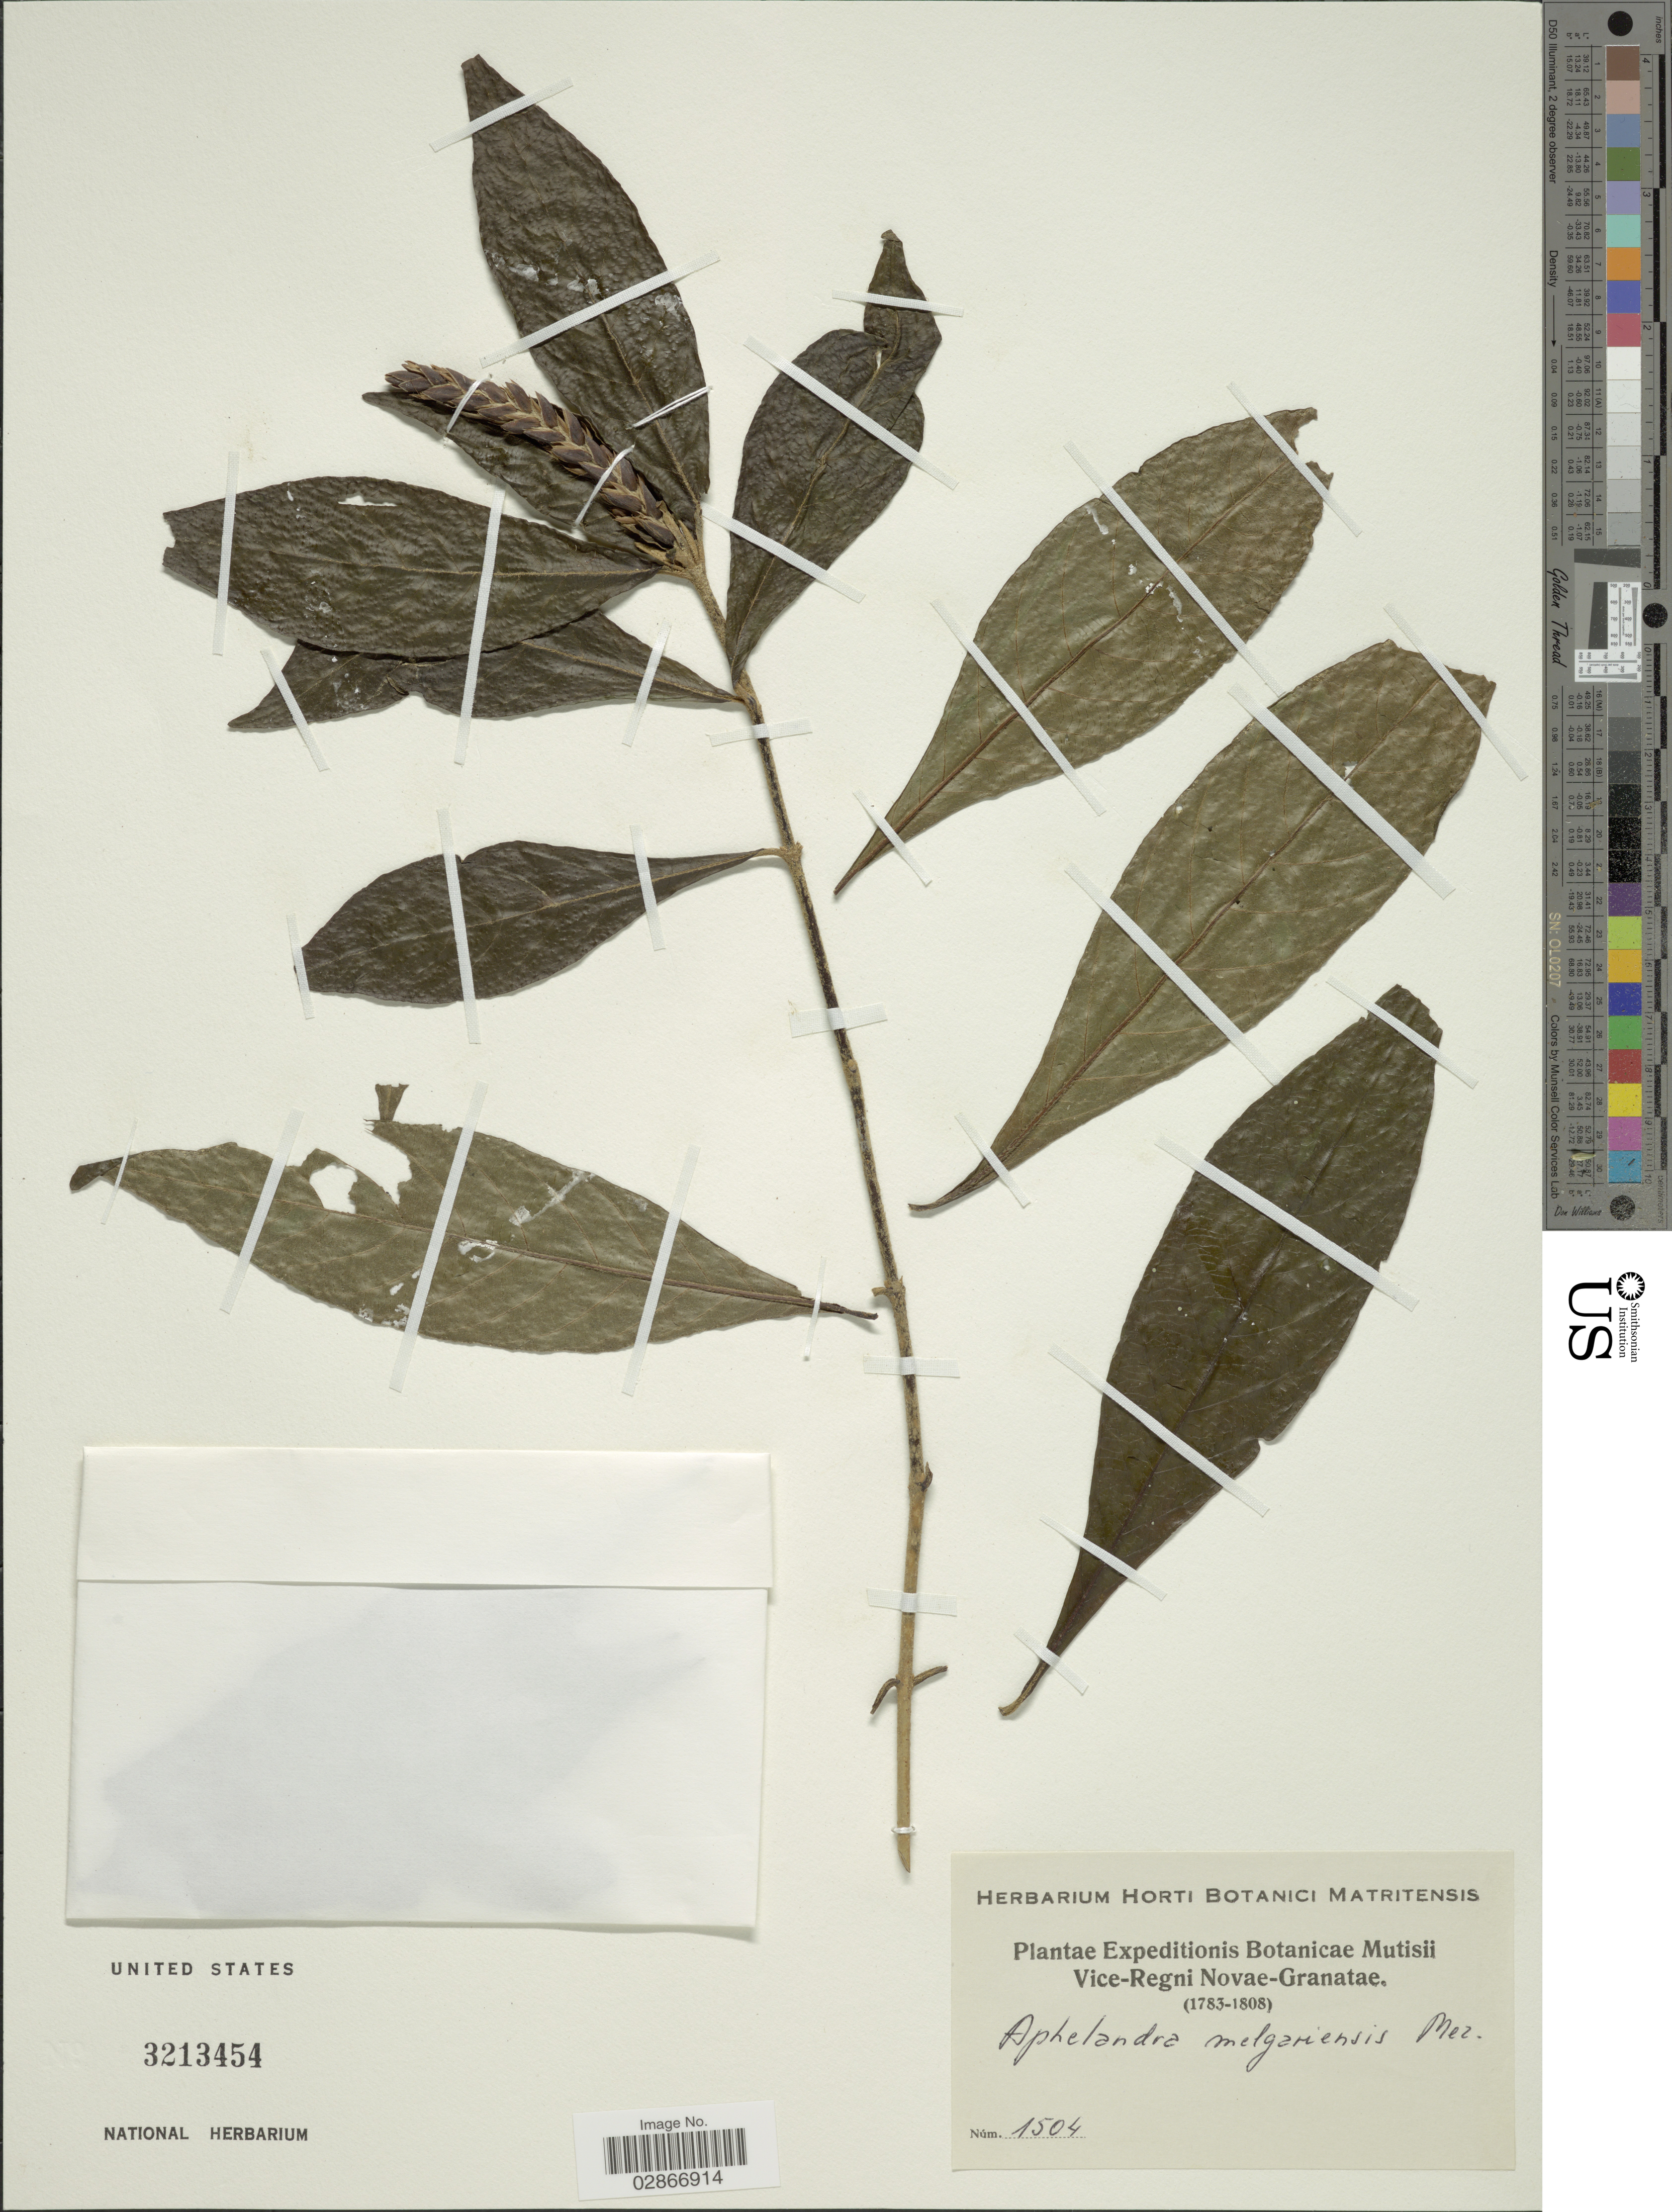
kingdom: Plantae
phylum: Tracheophyta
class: Magnoliopsida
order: Lamiales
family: Acanthaceae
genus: Aphelandra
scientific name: Aphelandra glabrata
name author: Willd. ex Nees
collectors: ex herb. Horti Botanici Matritensis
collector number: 1504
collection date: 1783/1808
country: Colombia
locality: Vice-Regni Novae-Granatae.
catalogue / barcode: US 3213454